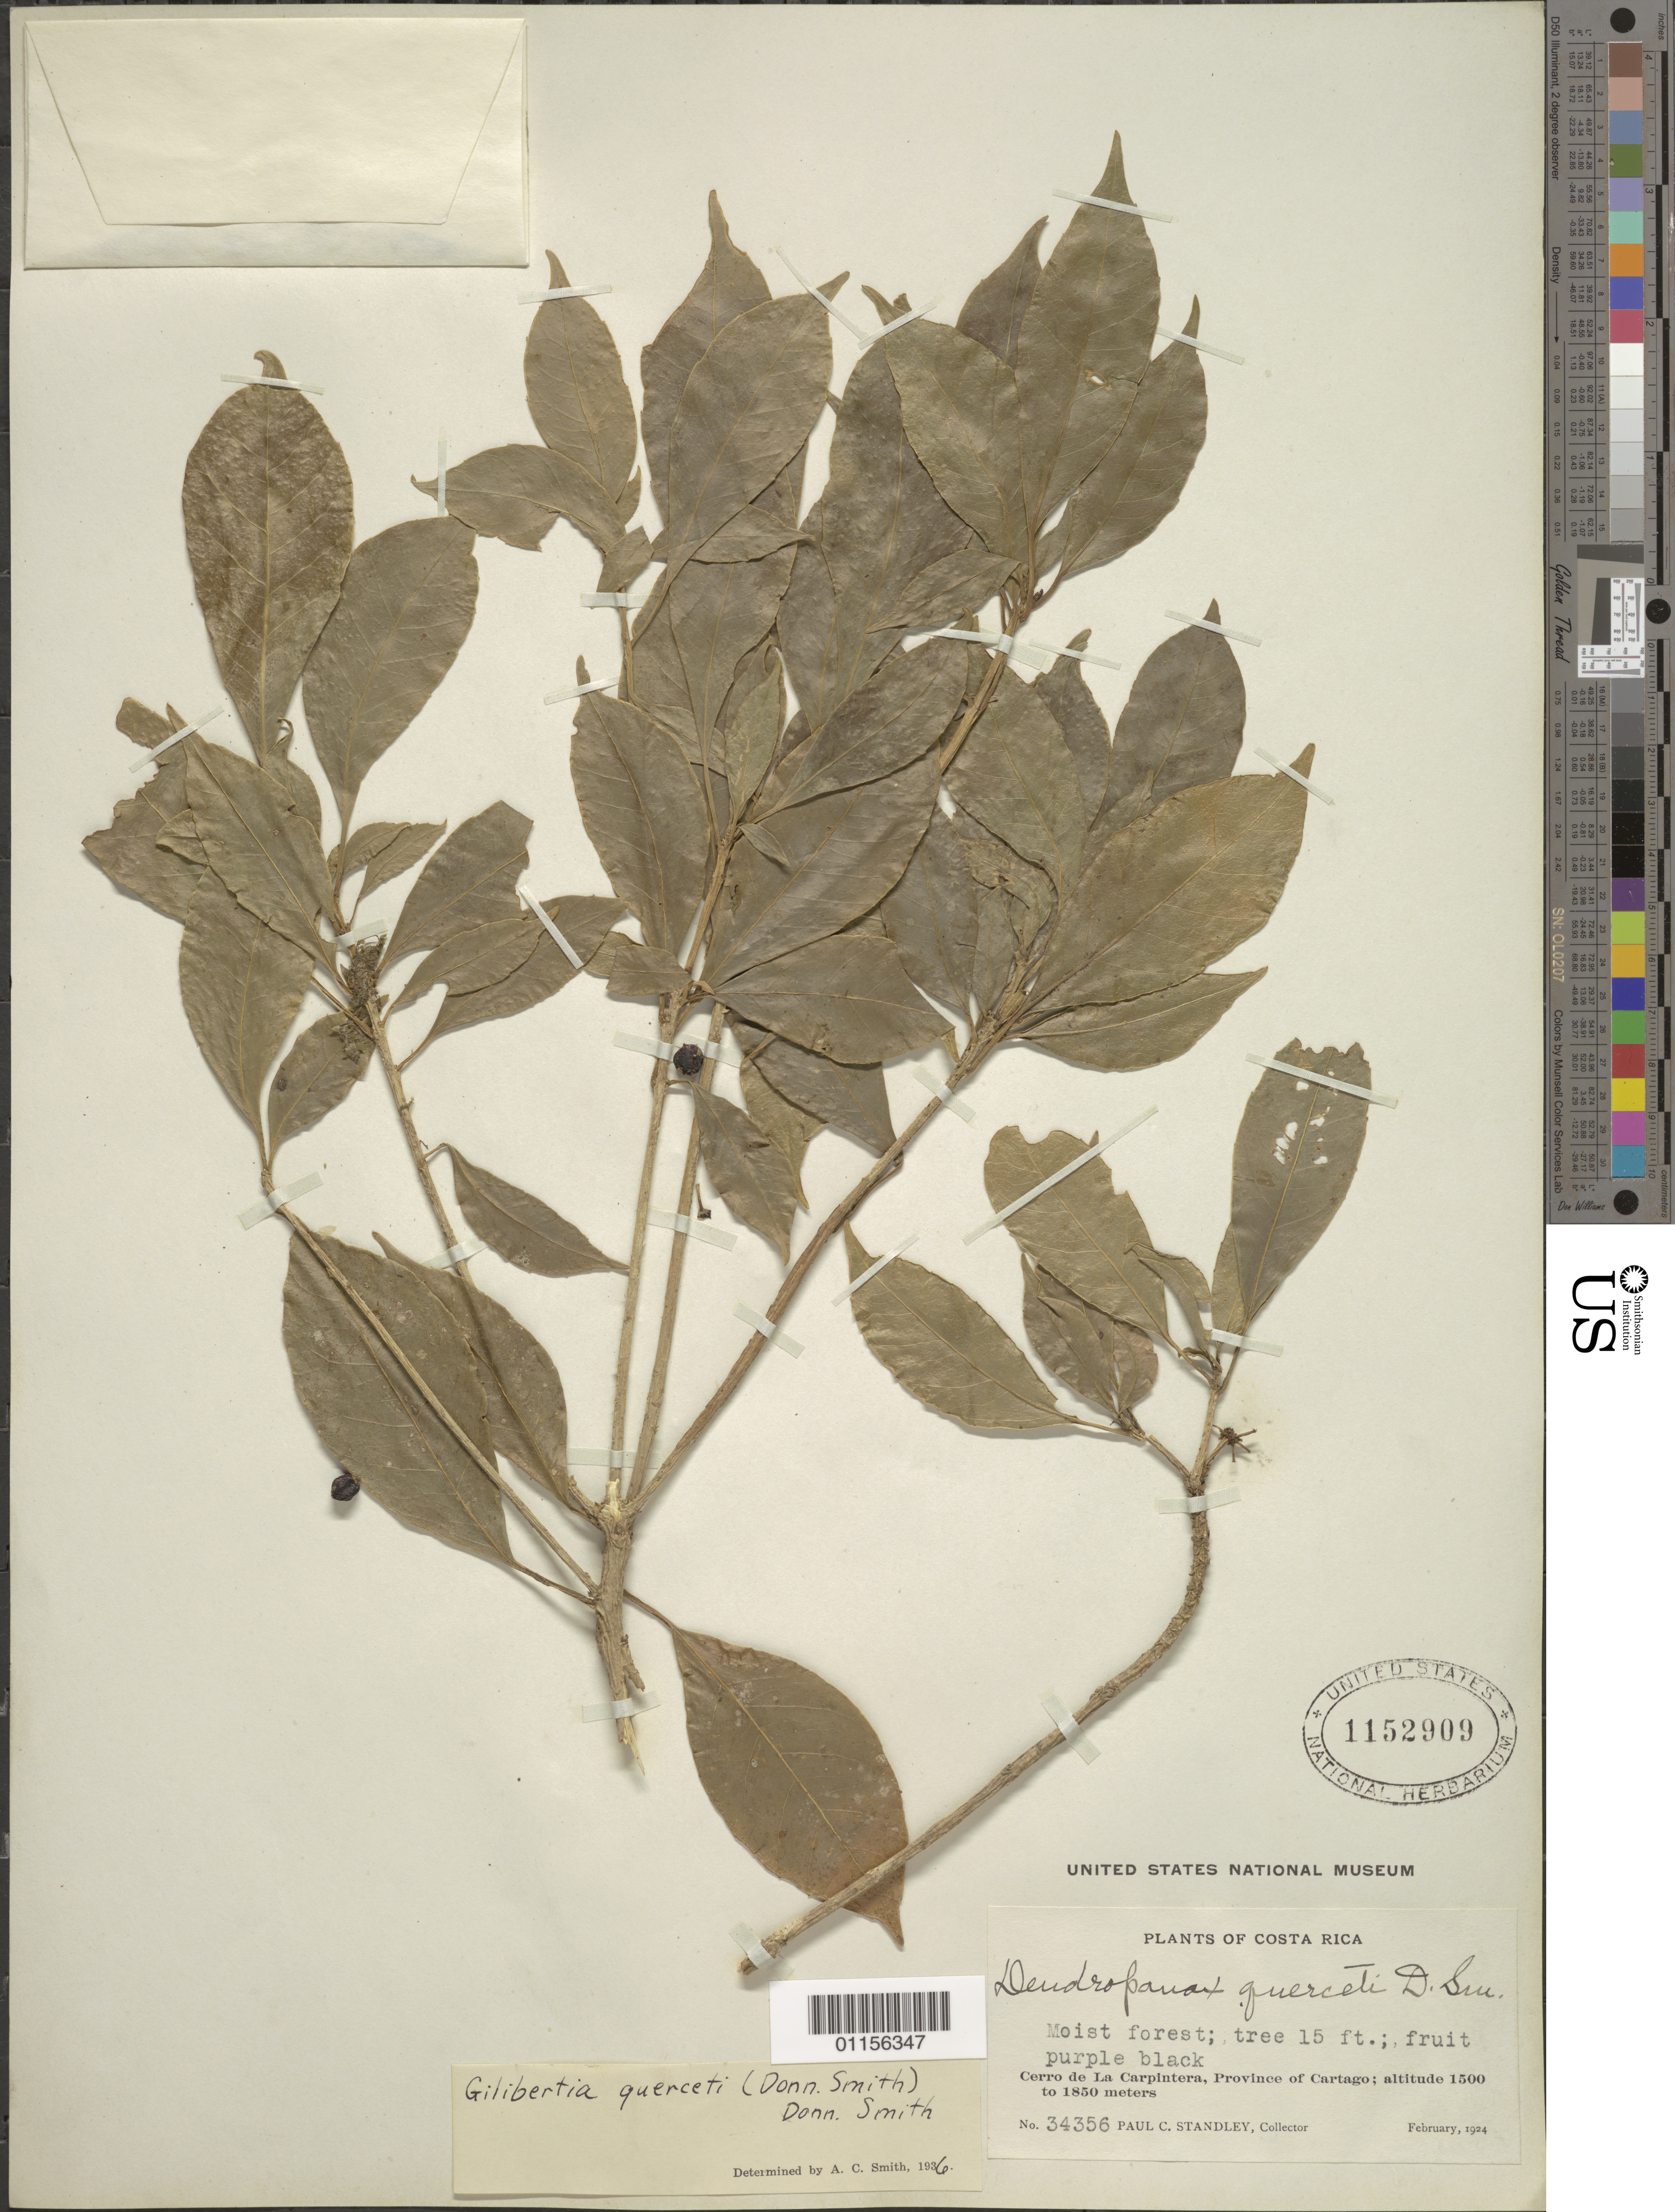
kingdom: Plantae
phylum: Tracheophyta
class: Magnoliopsida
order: Apiales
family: Araliaceae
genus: Dendropanax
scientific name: Dendropanax querceti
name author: Donn. Sm.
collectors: P. C. Standley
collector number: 34356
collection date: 1924-02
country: Costa Rica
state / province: Cartago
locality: Cerro de La Carpintera.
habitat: Moist forest. Tree.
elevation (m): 1500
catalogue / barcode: US 1152909